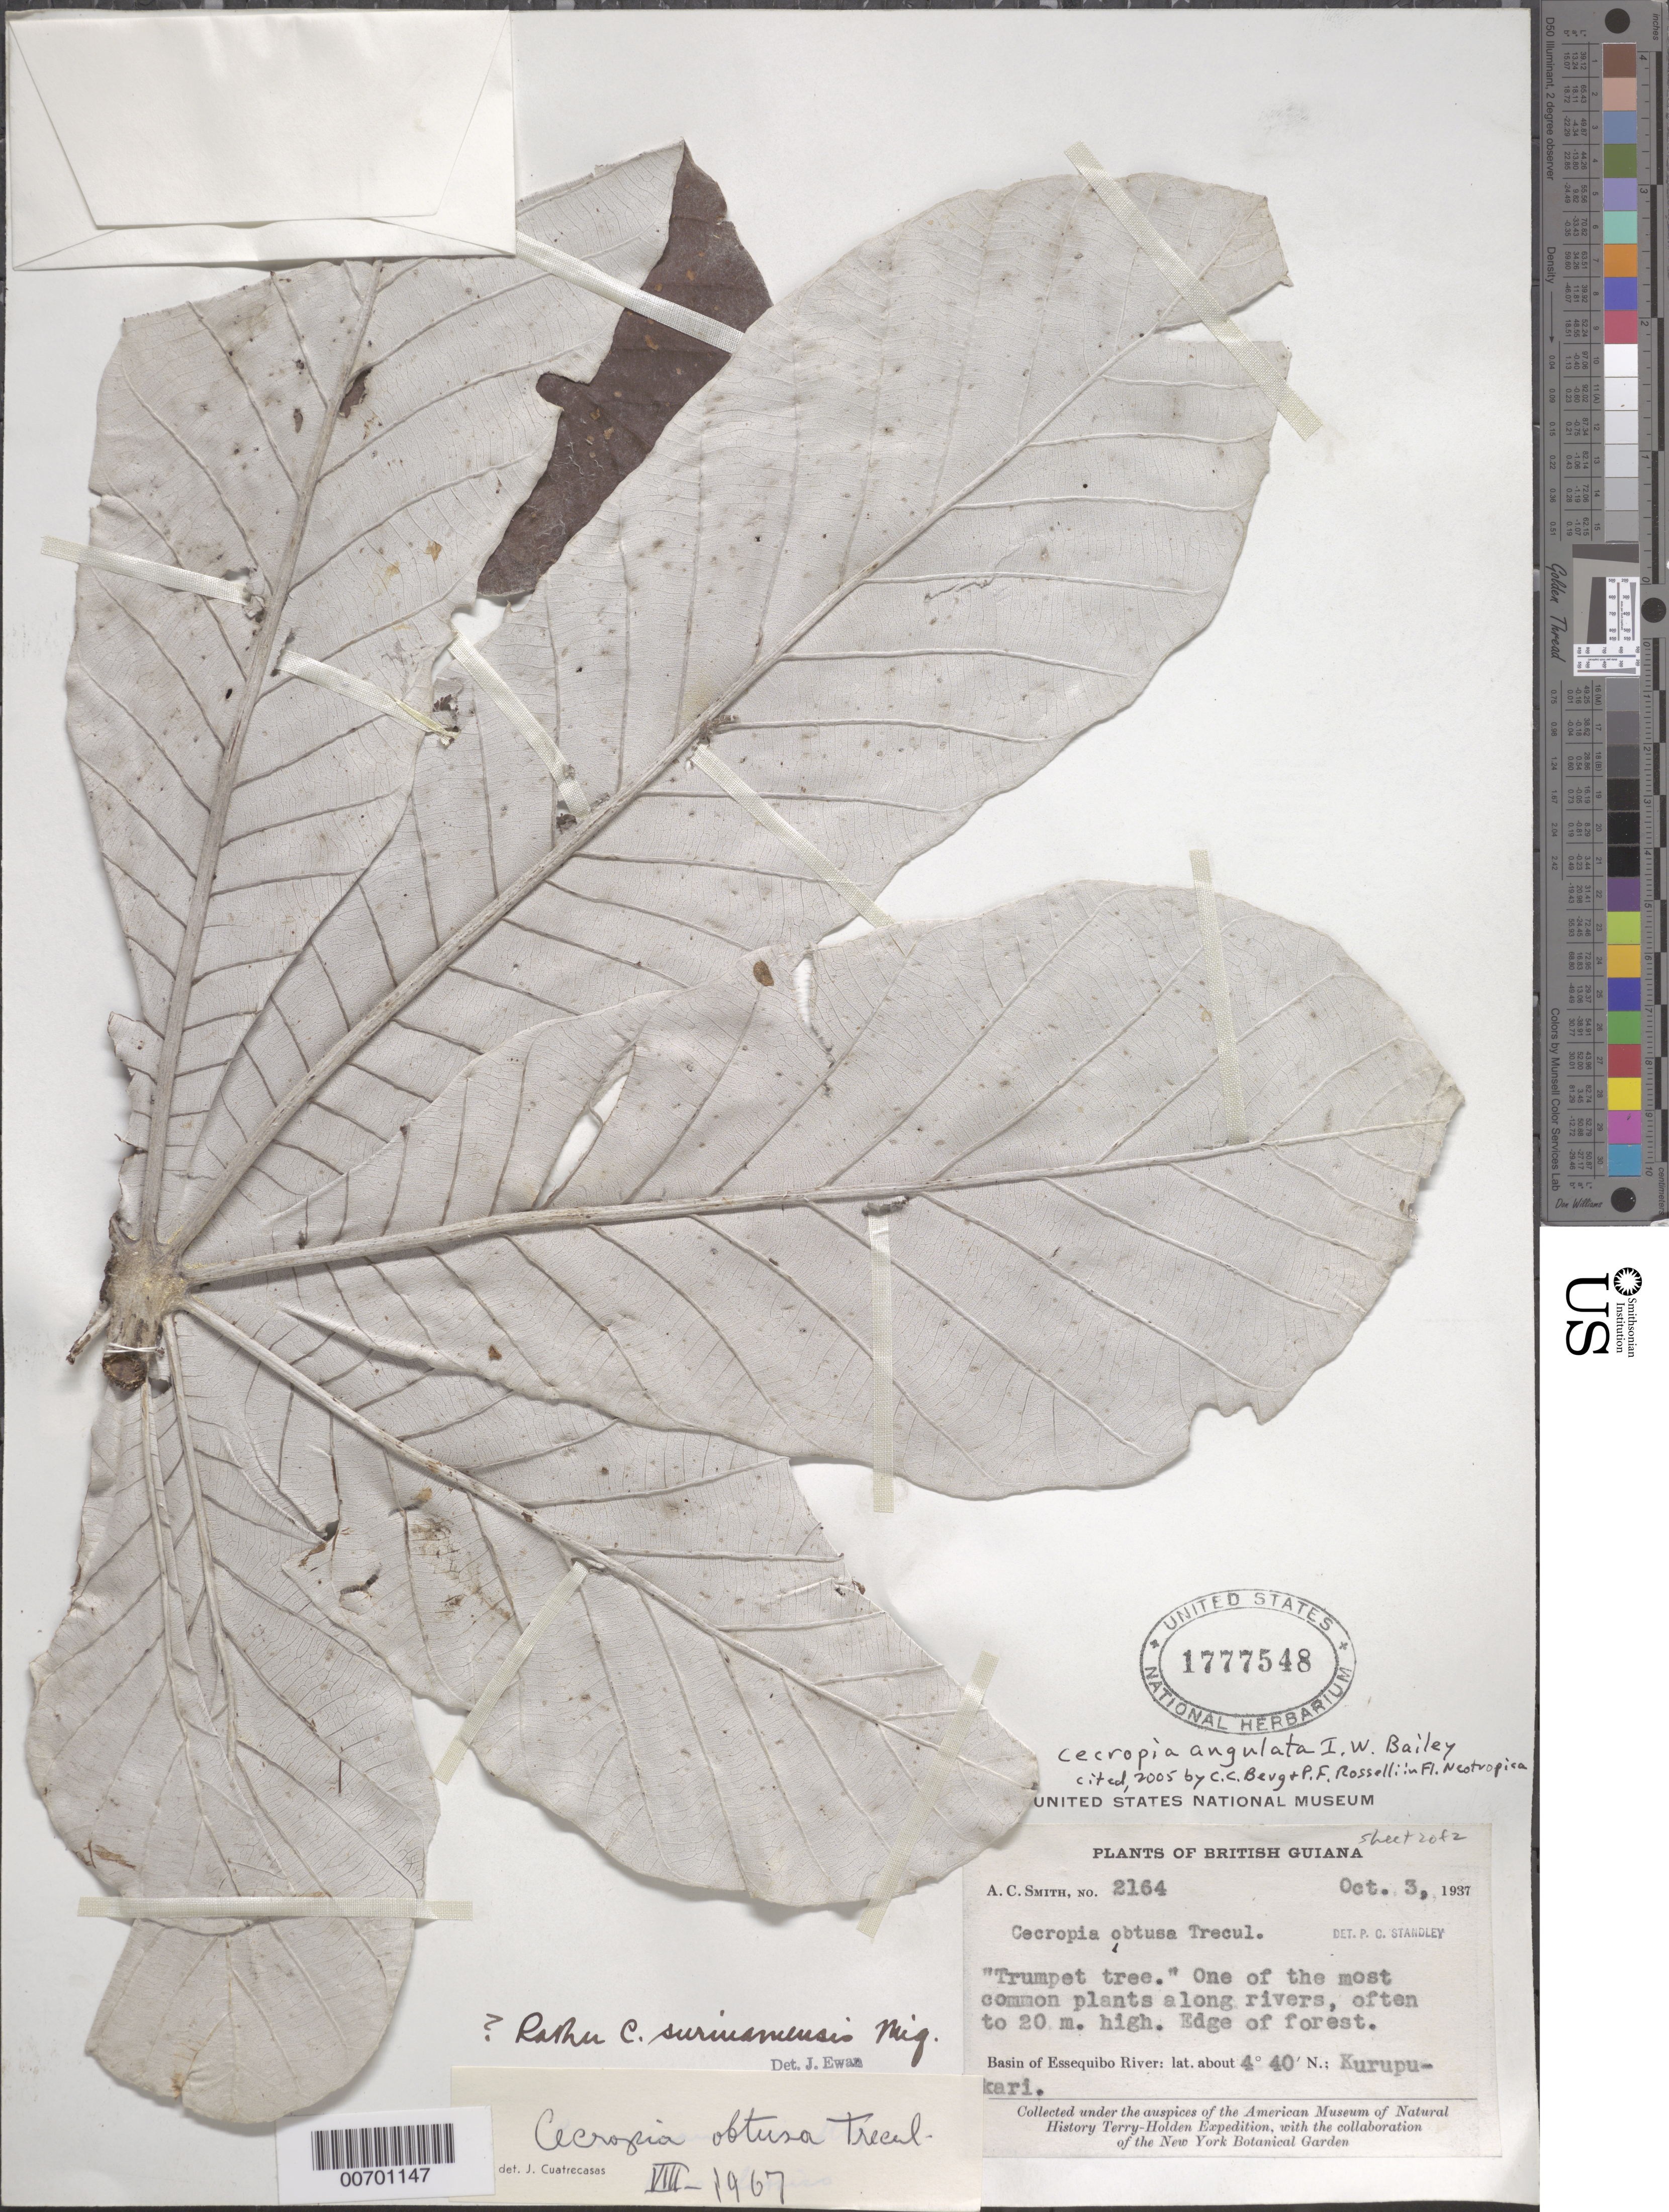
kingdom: Plantae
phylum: Tracheophyta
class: Magnoliopsida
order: Rosales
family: Urticaceae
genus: Cecropia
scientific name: Cecropia angulata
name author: I.W. Bailey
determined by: Berg, C. C.; Rosselli, P. F.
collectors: A. C. Smith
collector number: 2164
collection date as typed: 3-Oct-37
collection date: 1937-10-03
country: Guyana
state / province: Potaro-Siparuni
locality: Kurupukari, Essequibo River basin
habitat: Edge of forest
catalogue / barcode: US 1777548